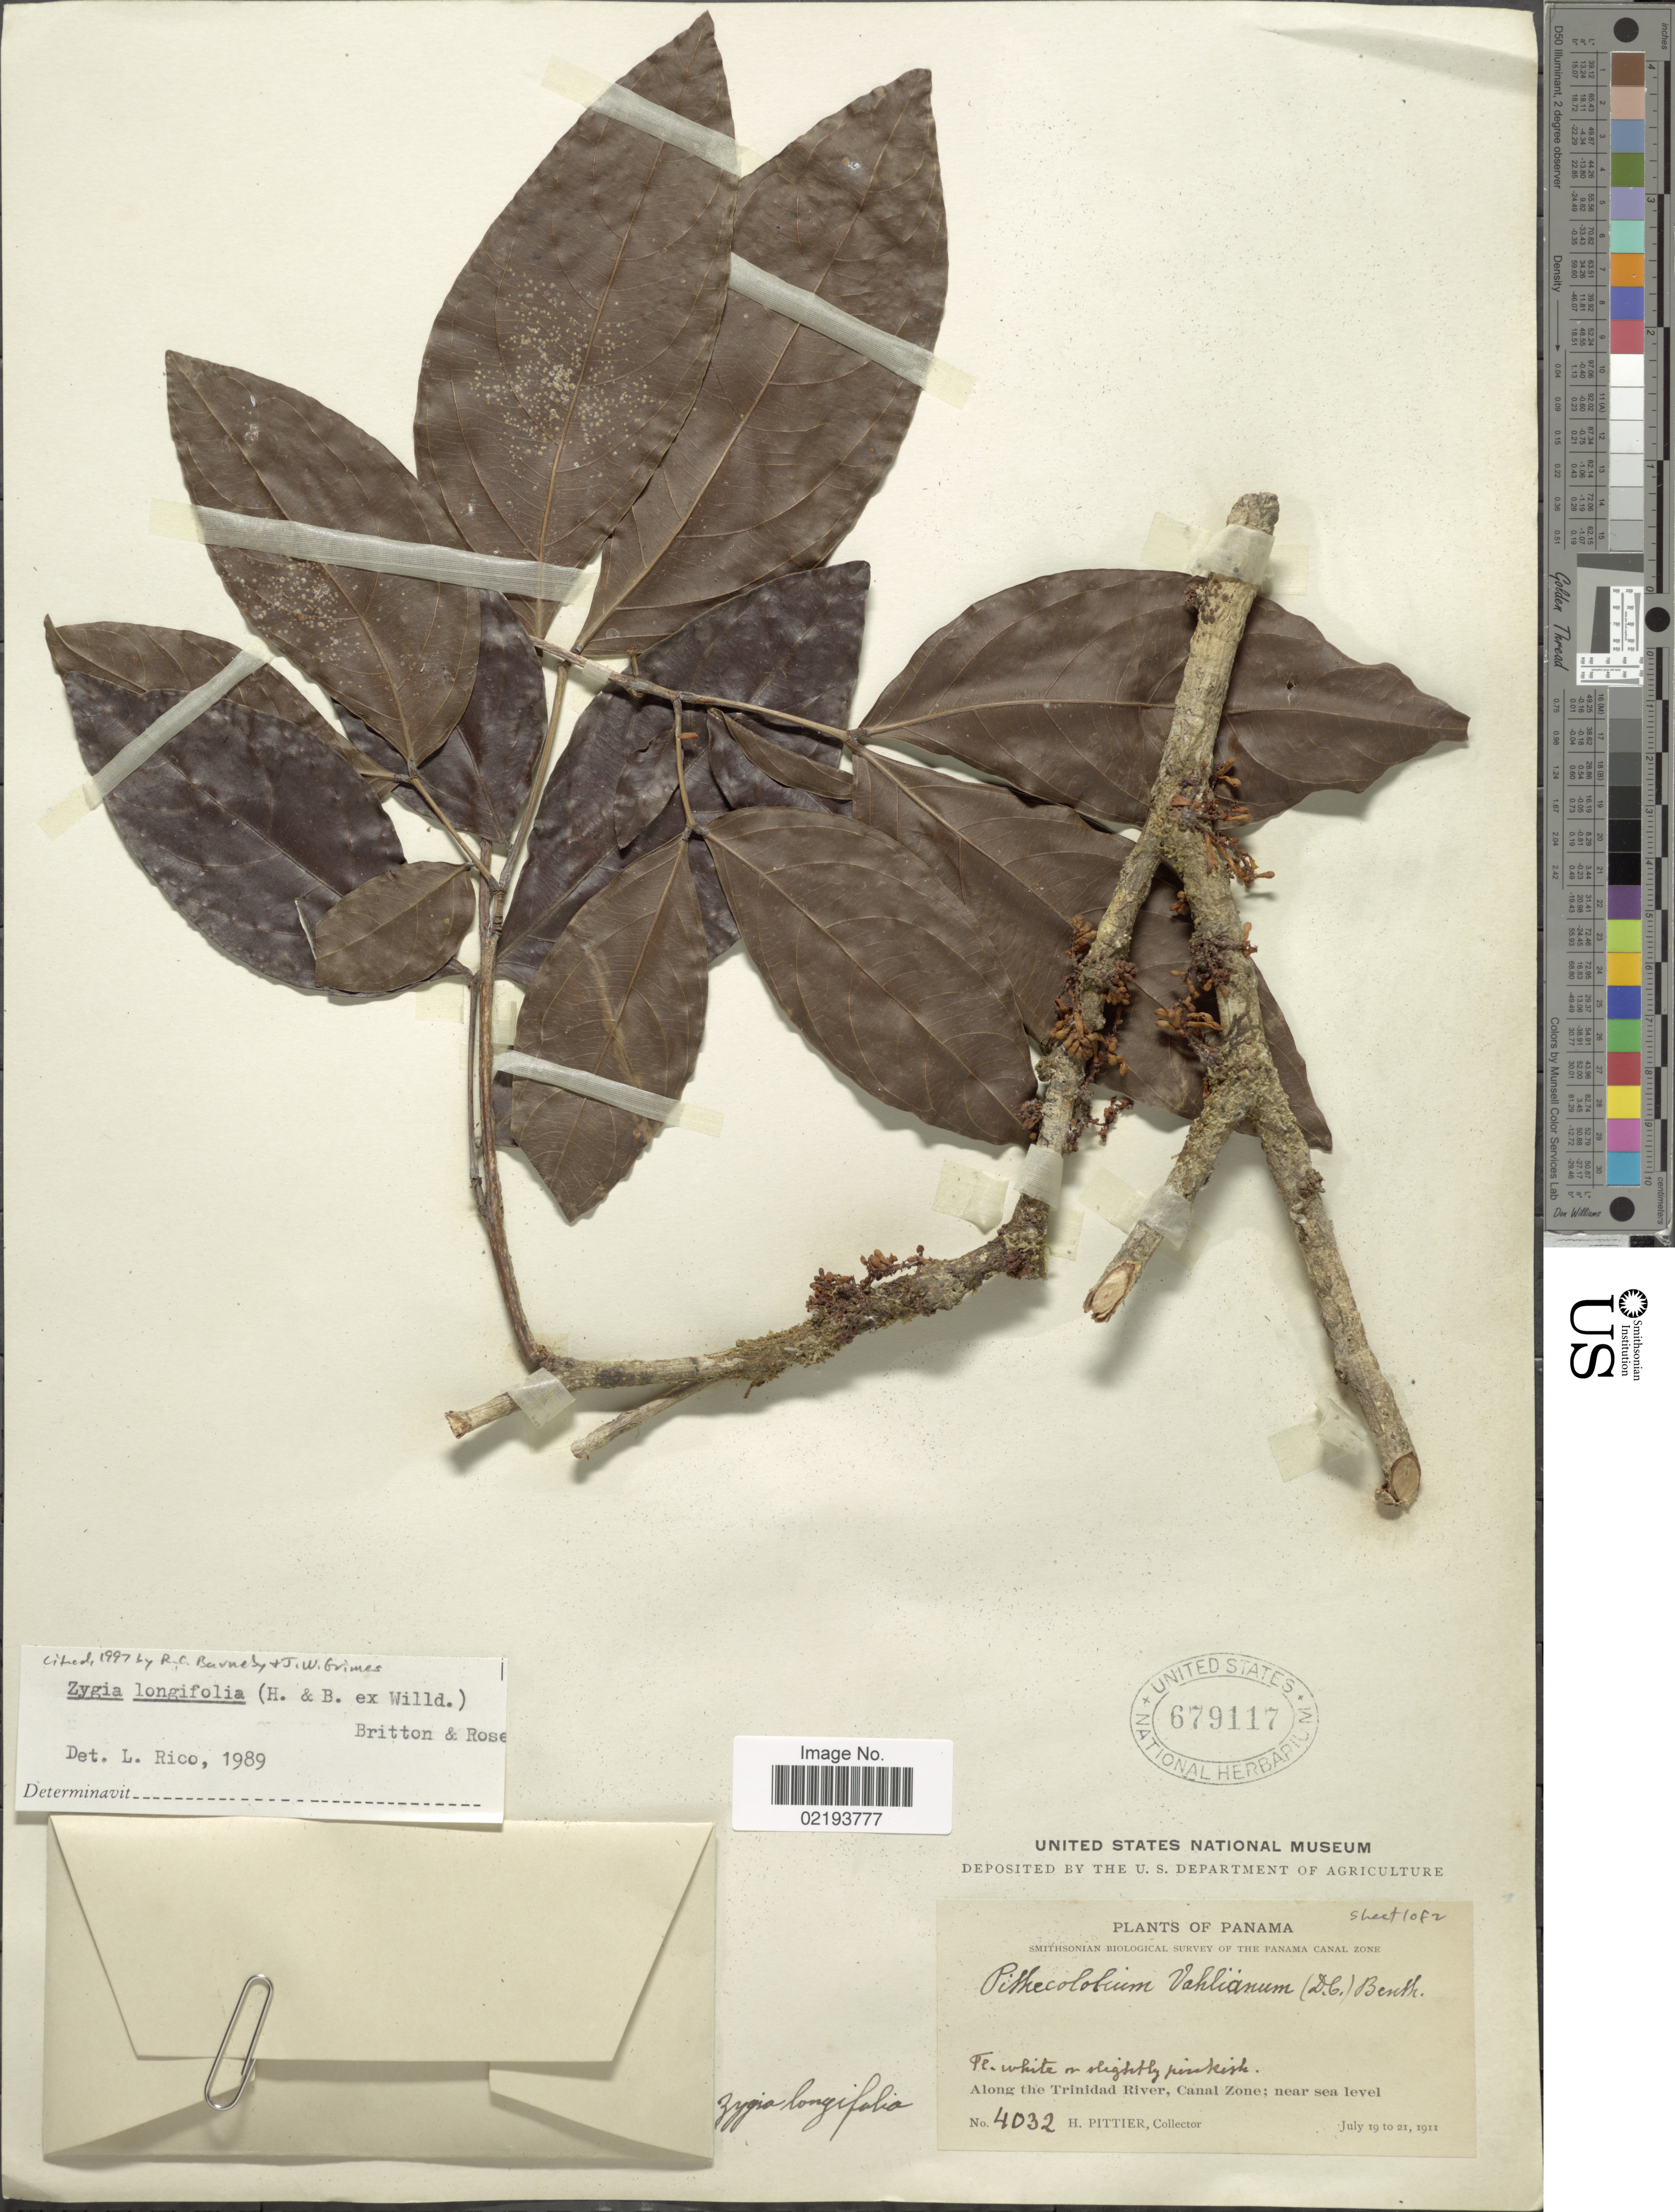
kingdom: Plantae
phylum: Tracheophyta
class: Magnoliopsida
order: Fabales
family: Fabaceae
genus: Zygia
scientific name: Zygia longifolia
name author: (Willd.) Britton & Rose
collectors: H. F. Pittier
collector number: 4032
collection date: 1911-07-19/1911-07-21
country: Panama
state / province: Colón / Panamá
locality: Along the Trinidad River, Canal Zone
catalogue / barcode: US 679117